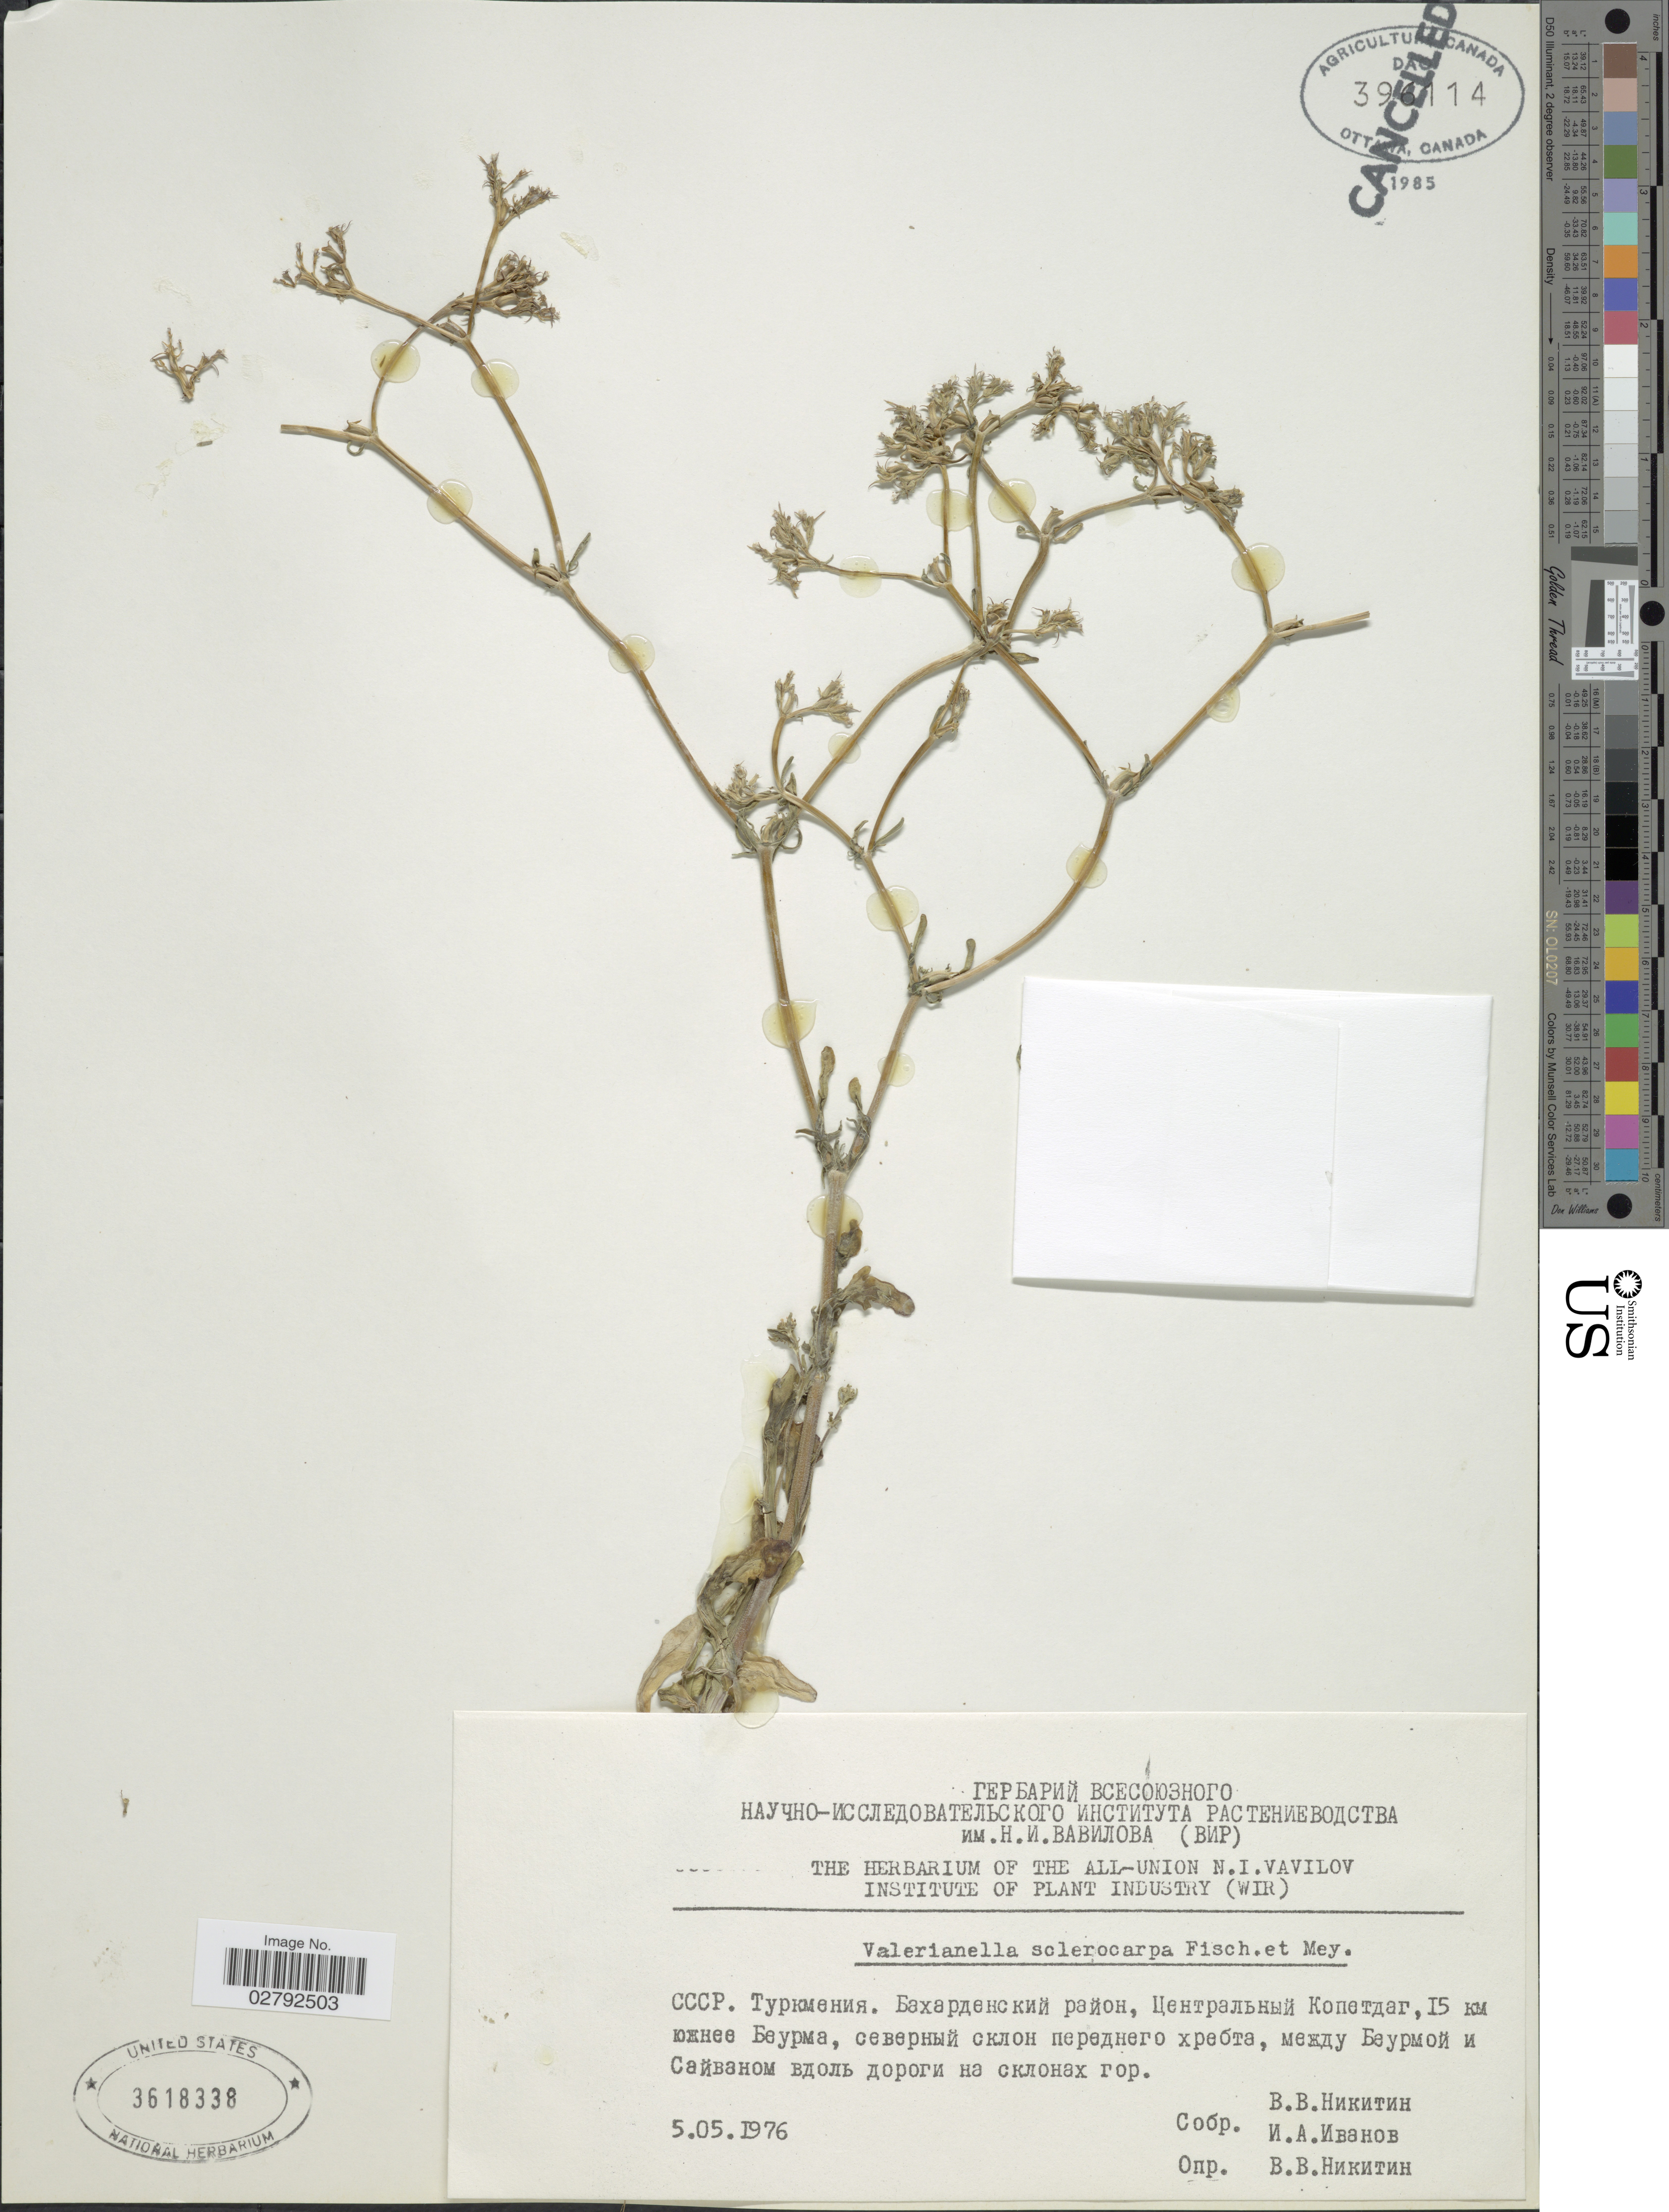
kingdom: Plantae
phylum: Tracheophyta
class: Magnoliopsida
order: Dipsacales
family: Caprifoliaceae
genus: Valerianella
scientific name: Valerianella sclerocarpa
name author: Fisch. & C.A. Mey.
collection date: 1976-05-05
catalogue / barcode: US 3618338